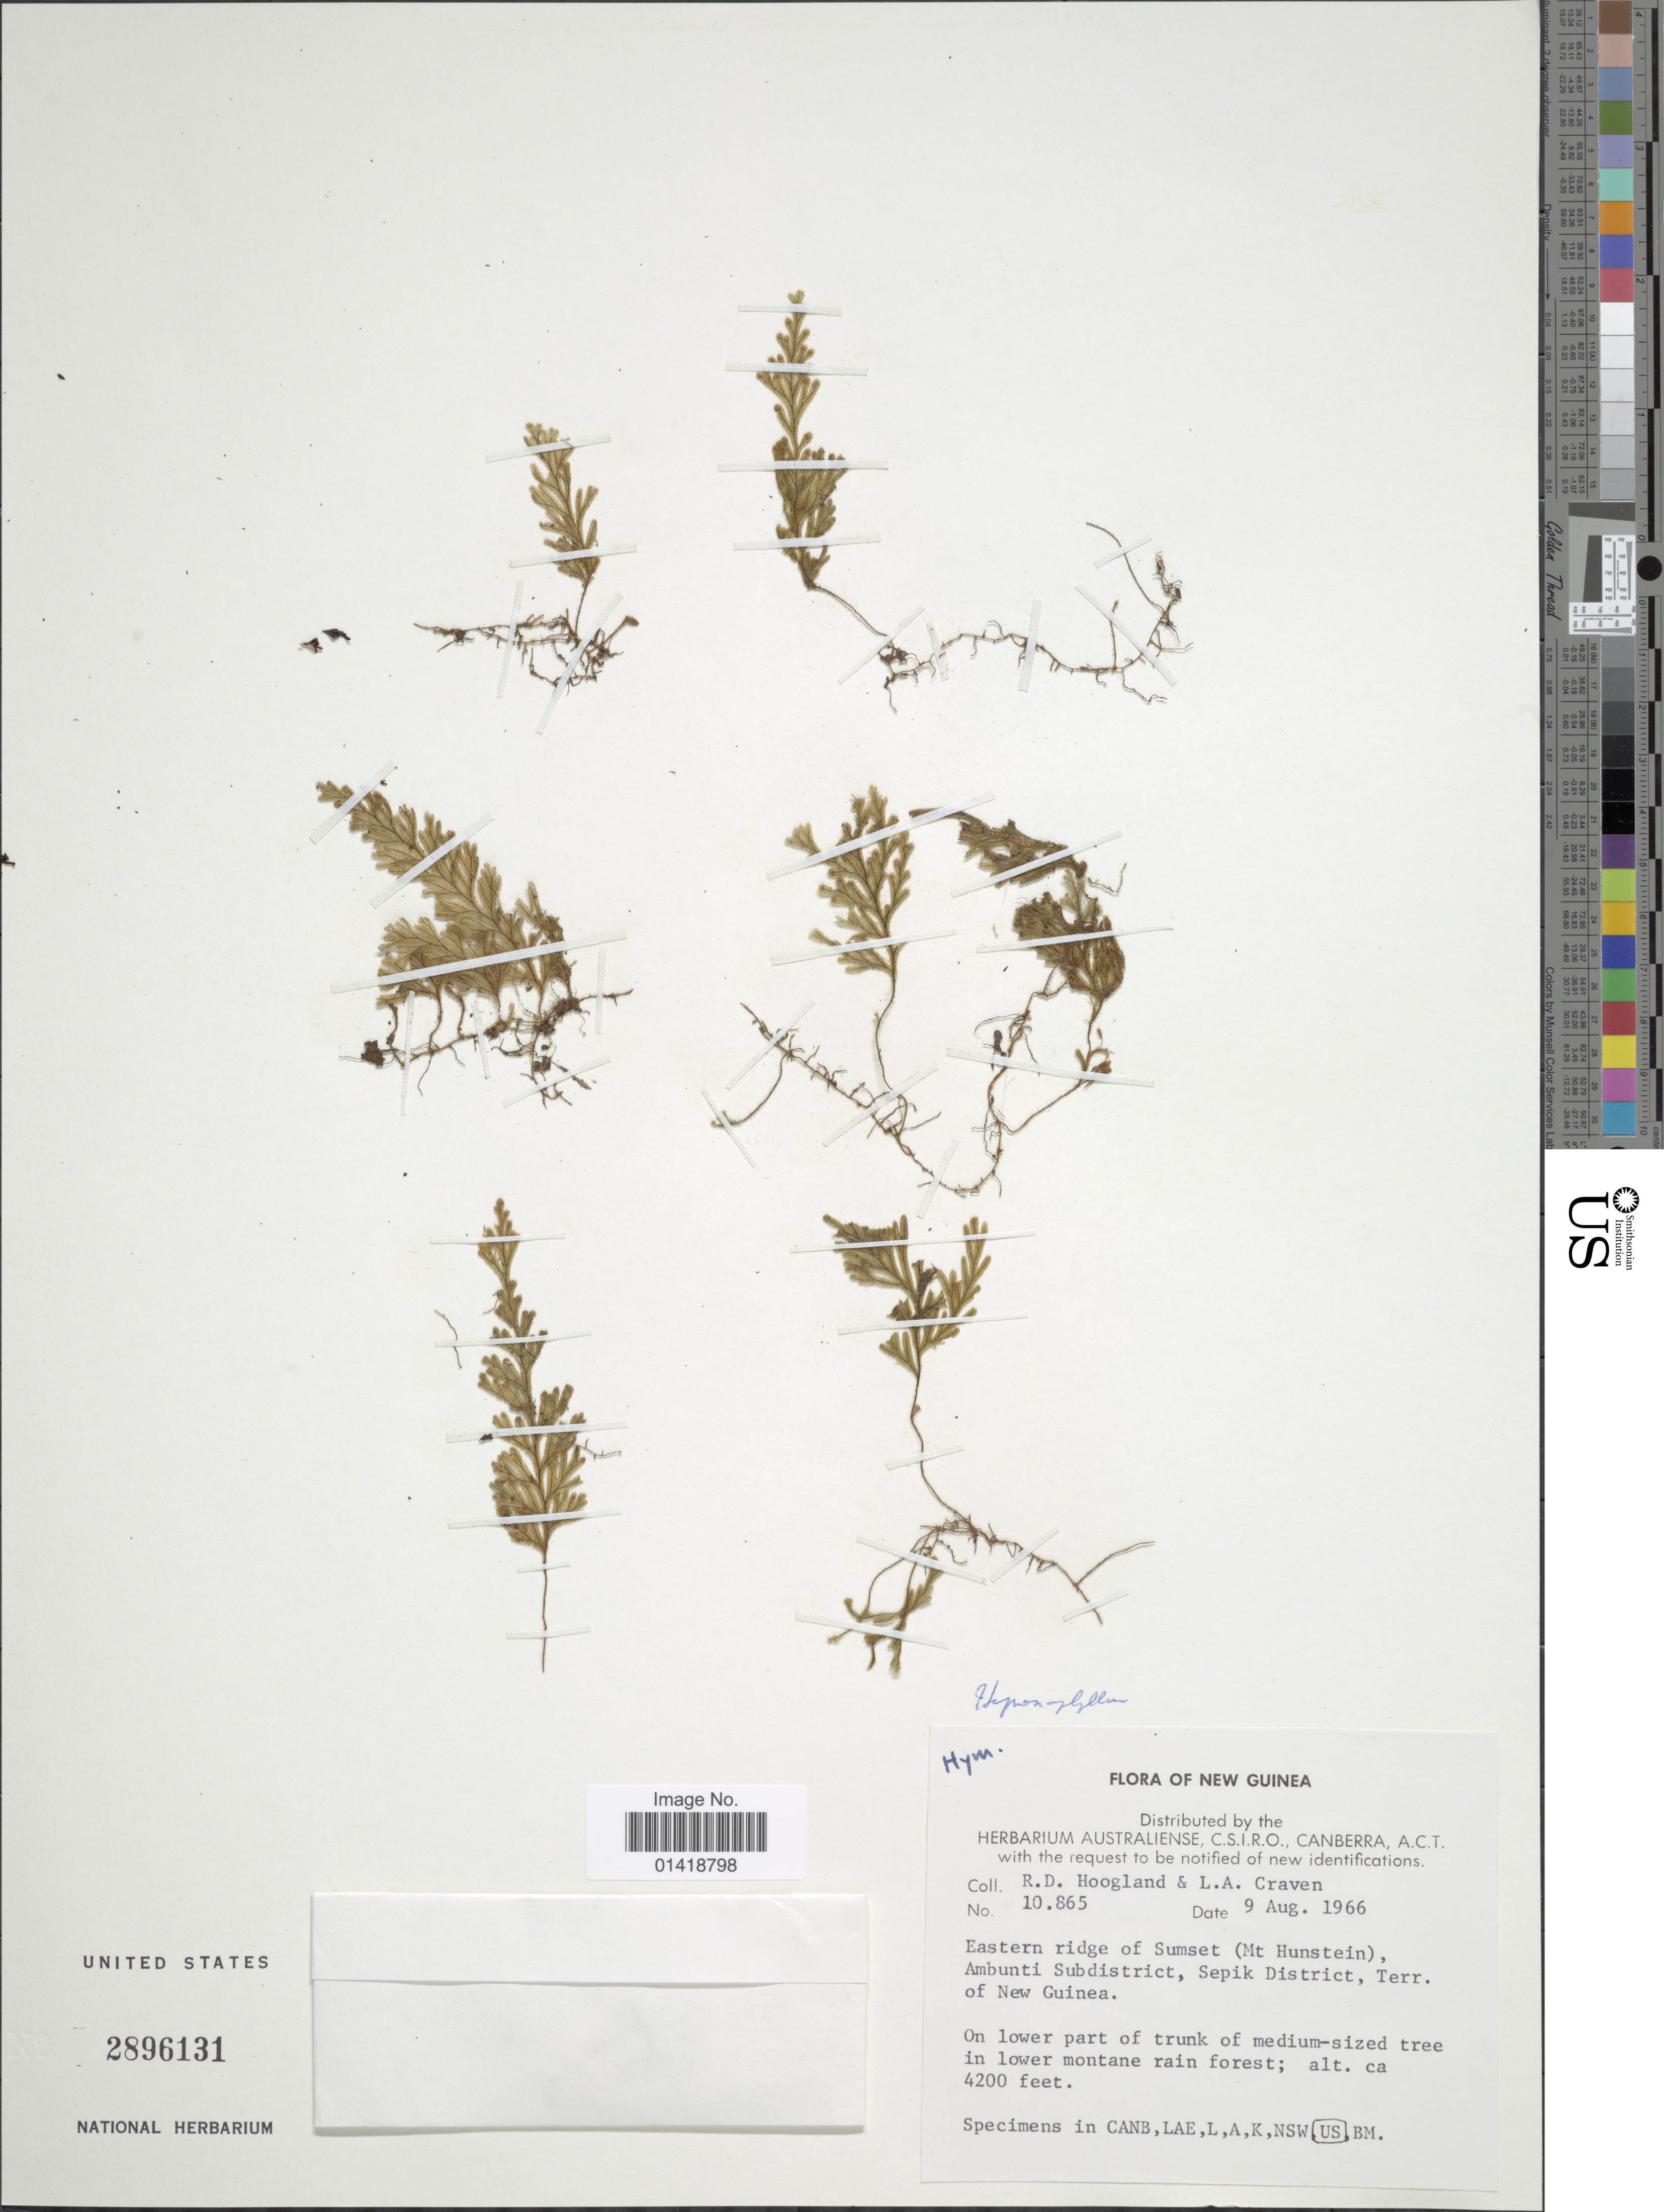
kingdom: Plantae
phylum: Tracheophyta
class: Polypodiopsida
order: Hymenophyllales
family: Hymenophyllaceae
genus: Hymenophyllum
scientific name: Hymenophyllum sp.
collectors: R. D. Hoogland & L. A. Craven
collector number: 10865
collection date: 1966-08-09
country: Papua New Guinea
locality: Eastern ridge of Sumset (Mt. Hunstein), Ambunti Subdsitrict, Sepik District, Terr. of New Guinea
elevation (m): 1280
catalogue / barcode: US 2896131